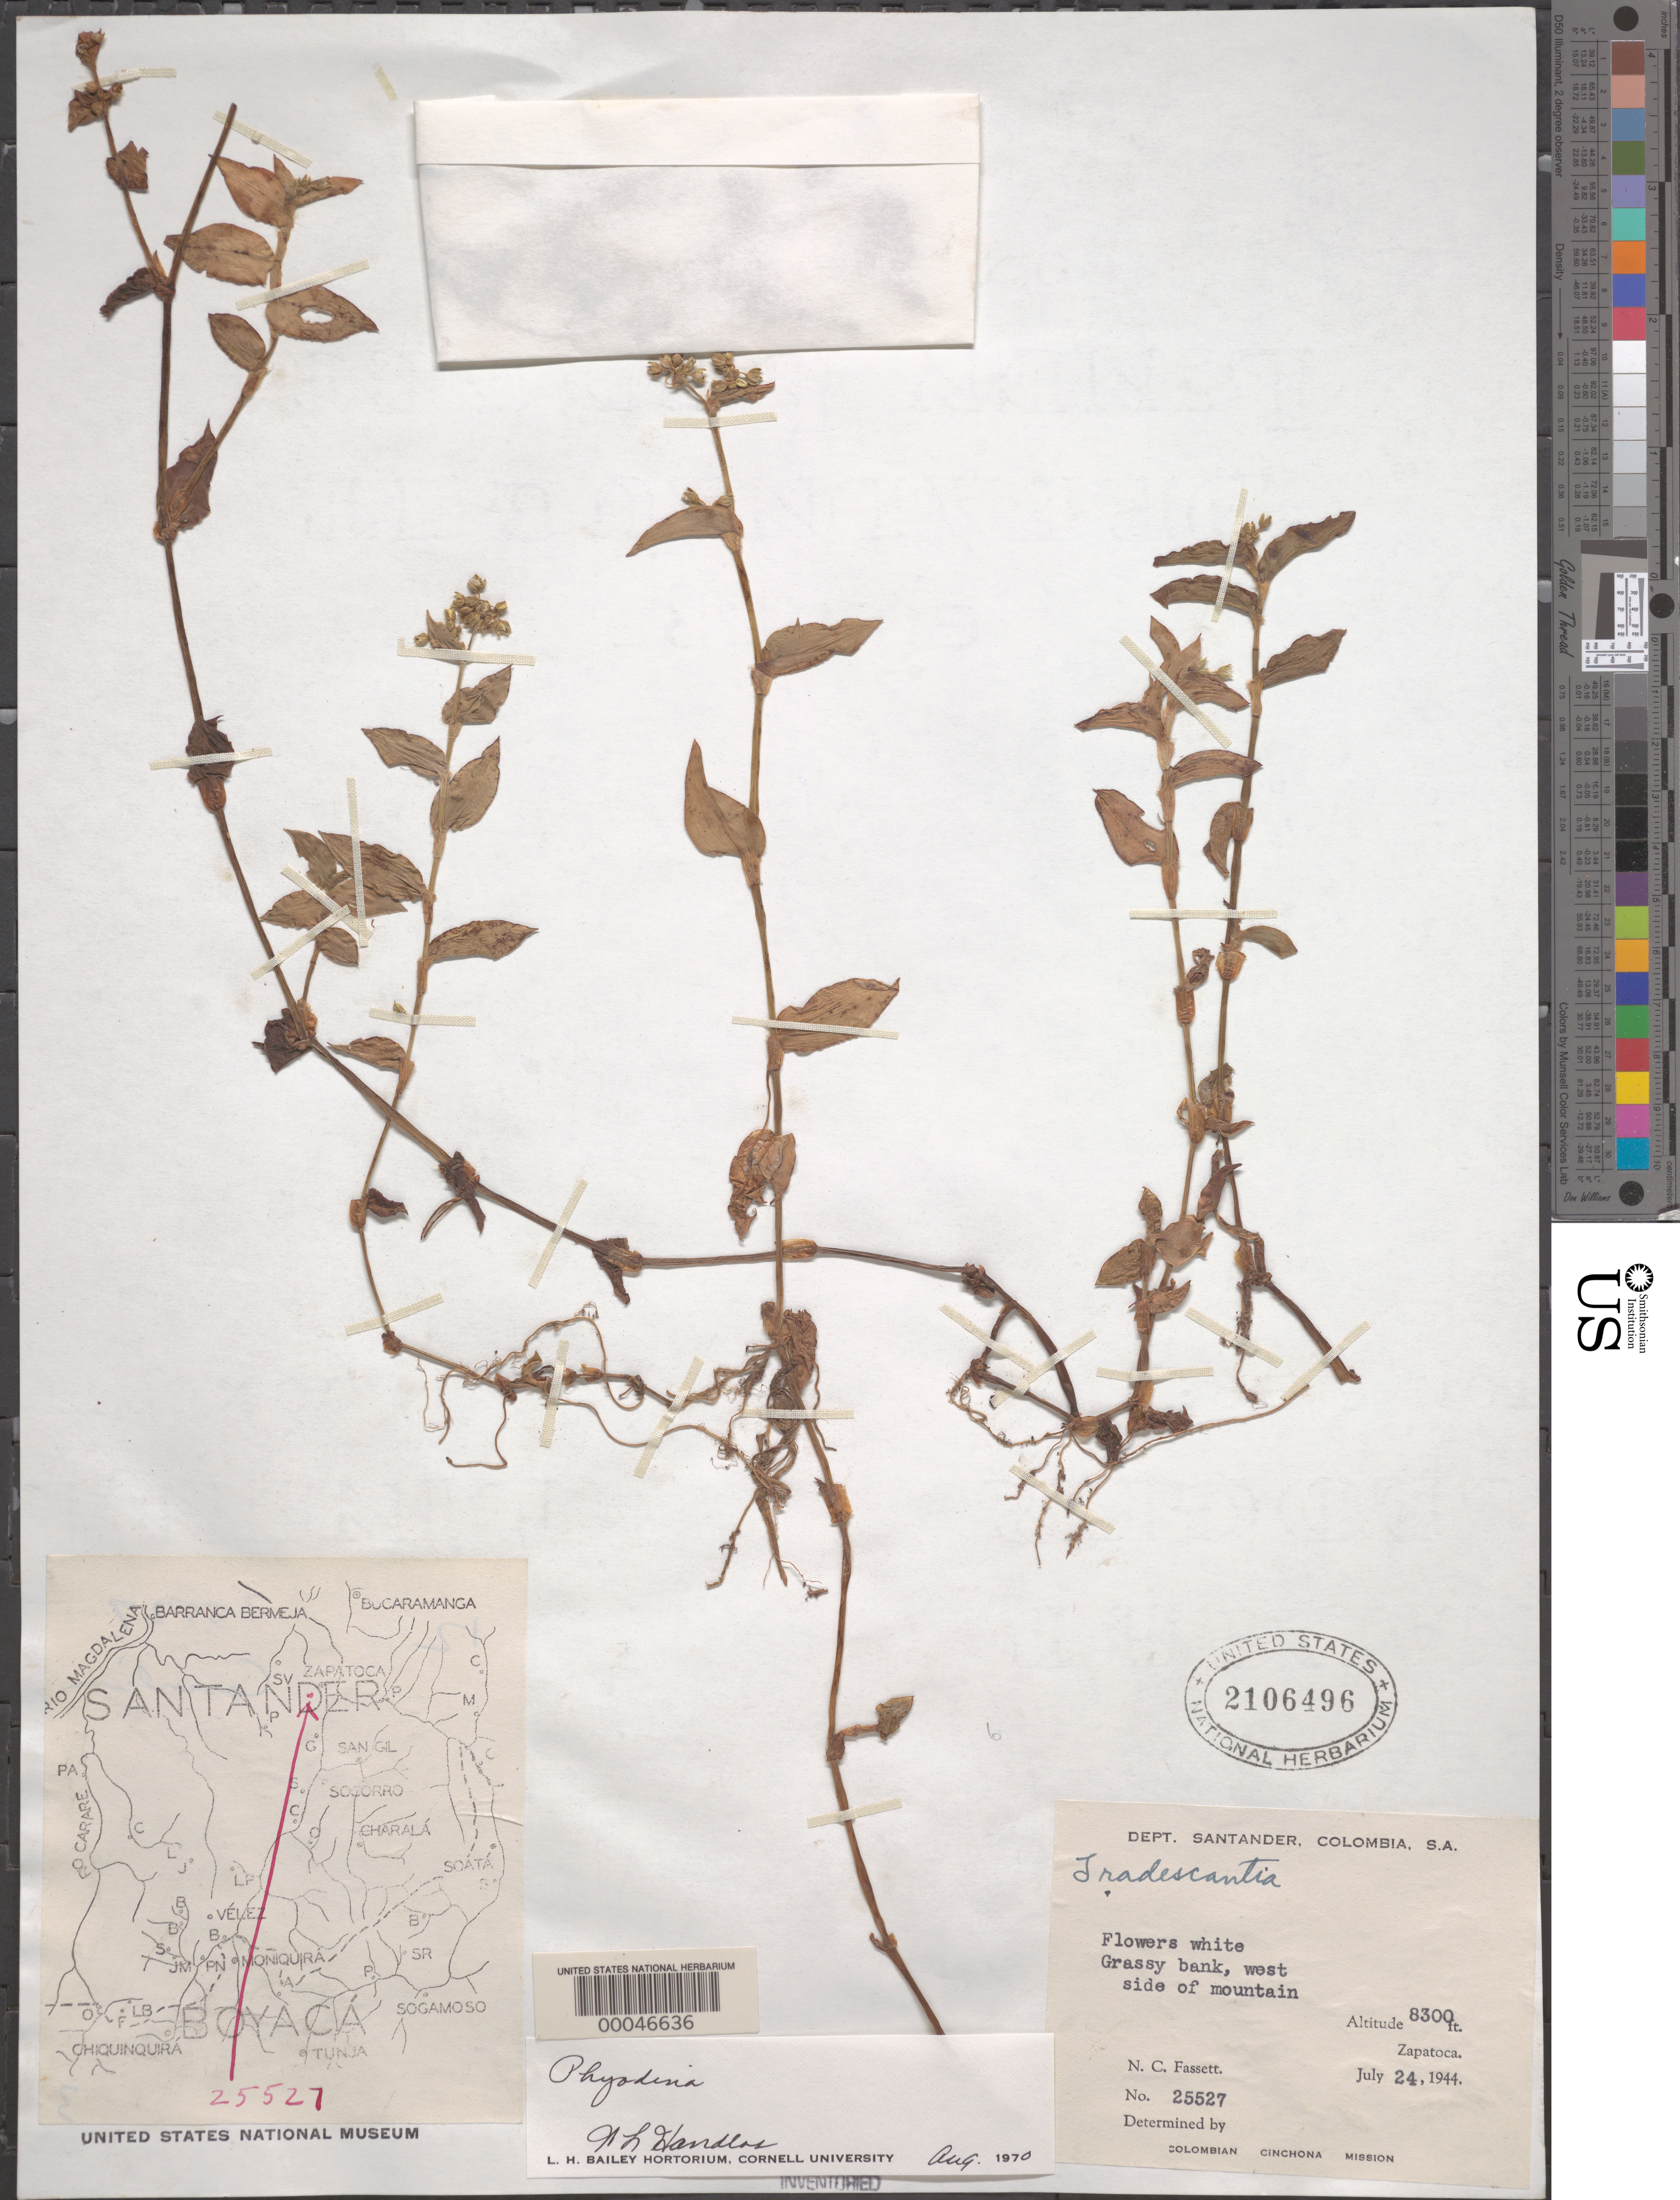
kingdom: Plantae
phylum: Tracheophyta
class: Liliopsida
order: Commelinales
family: Commelinaceae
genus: Callisia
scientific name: Callisia sp.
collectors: N. C. Fassett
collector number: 25527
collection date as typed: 24 Jul 1944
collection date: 1944-07-24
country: Colombia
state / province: Santander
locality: Zapatoca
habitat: Grassy bank, west side of mountain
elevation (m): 2532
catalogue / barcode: US 2106496